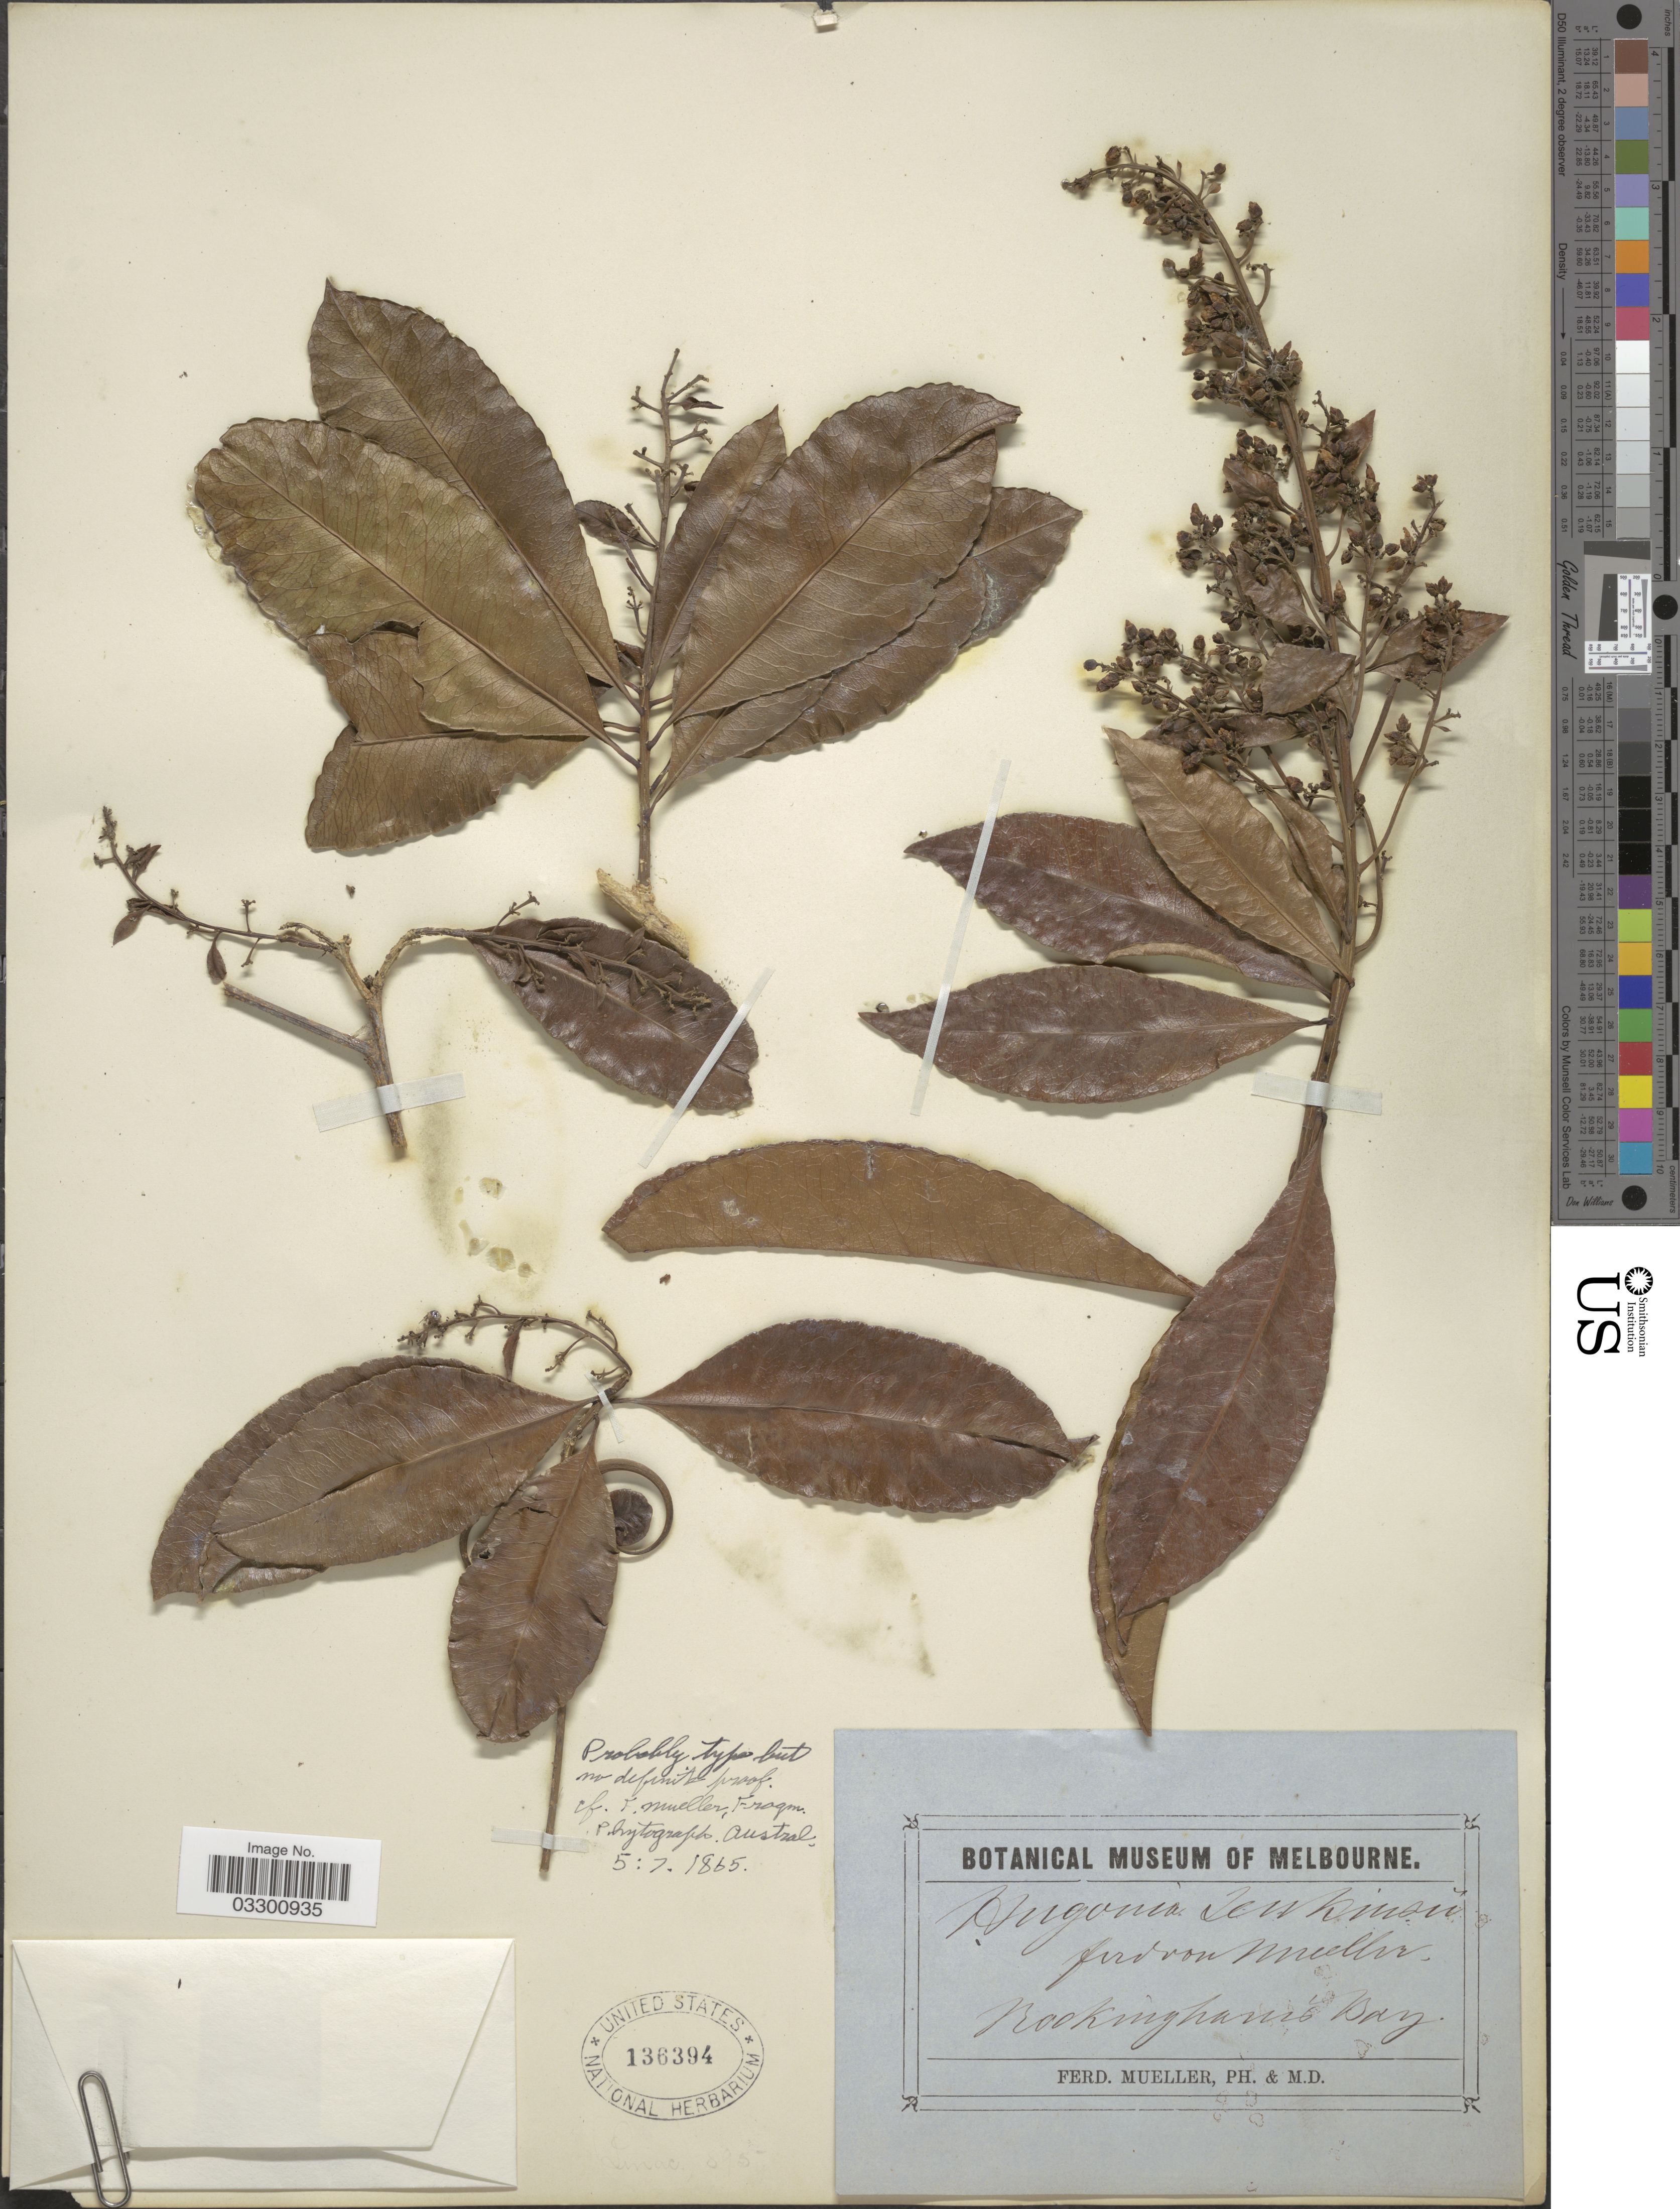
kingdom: Plantae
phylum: Tracheophyta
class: Magnoliopsida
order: Malpighiales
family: Linaceae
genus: Durandea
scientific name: Durandea jenkinsii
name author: (F. Muell.) Stapf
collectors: F. Mueller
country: Australia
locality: Rockingham's Bay.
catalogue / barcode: US 136394